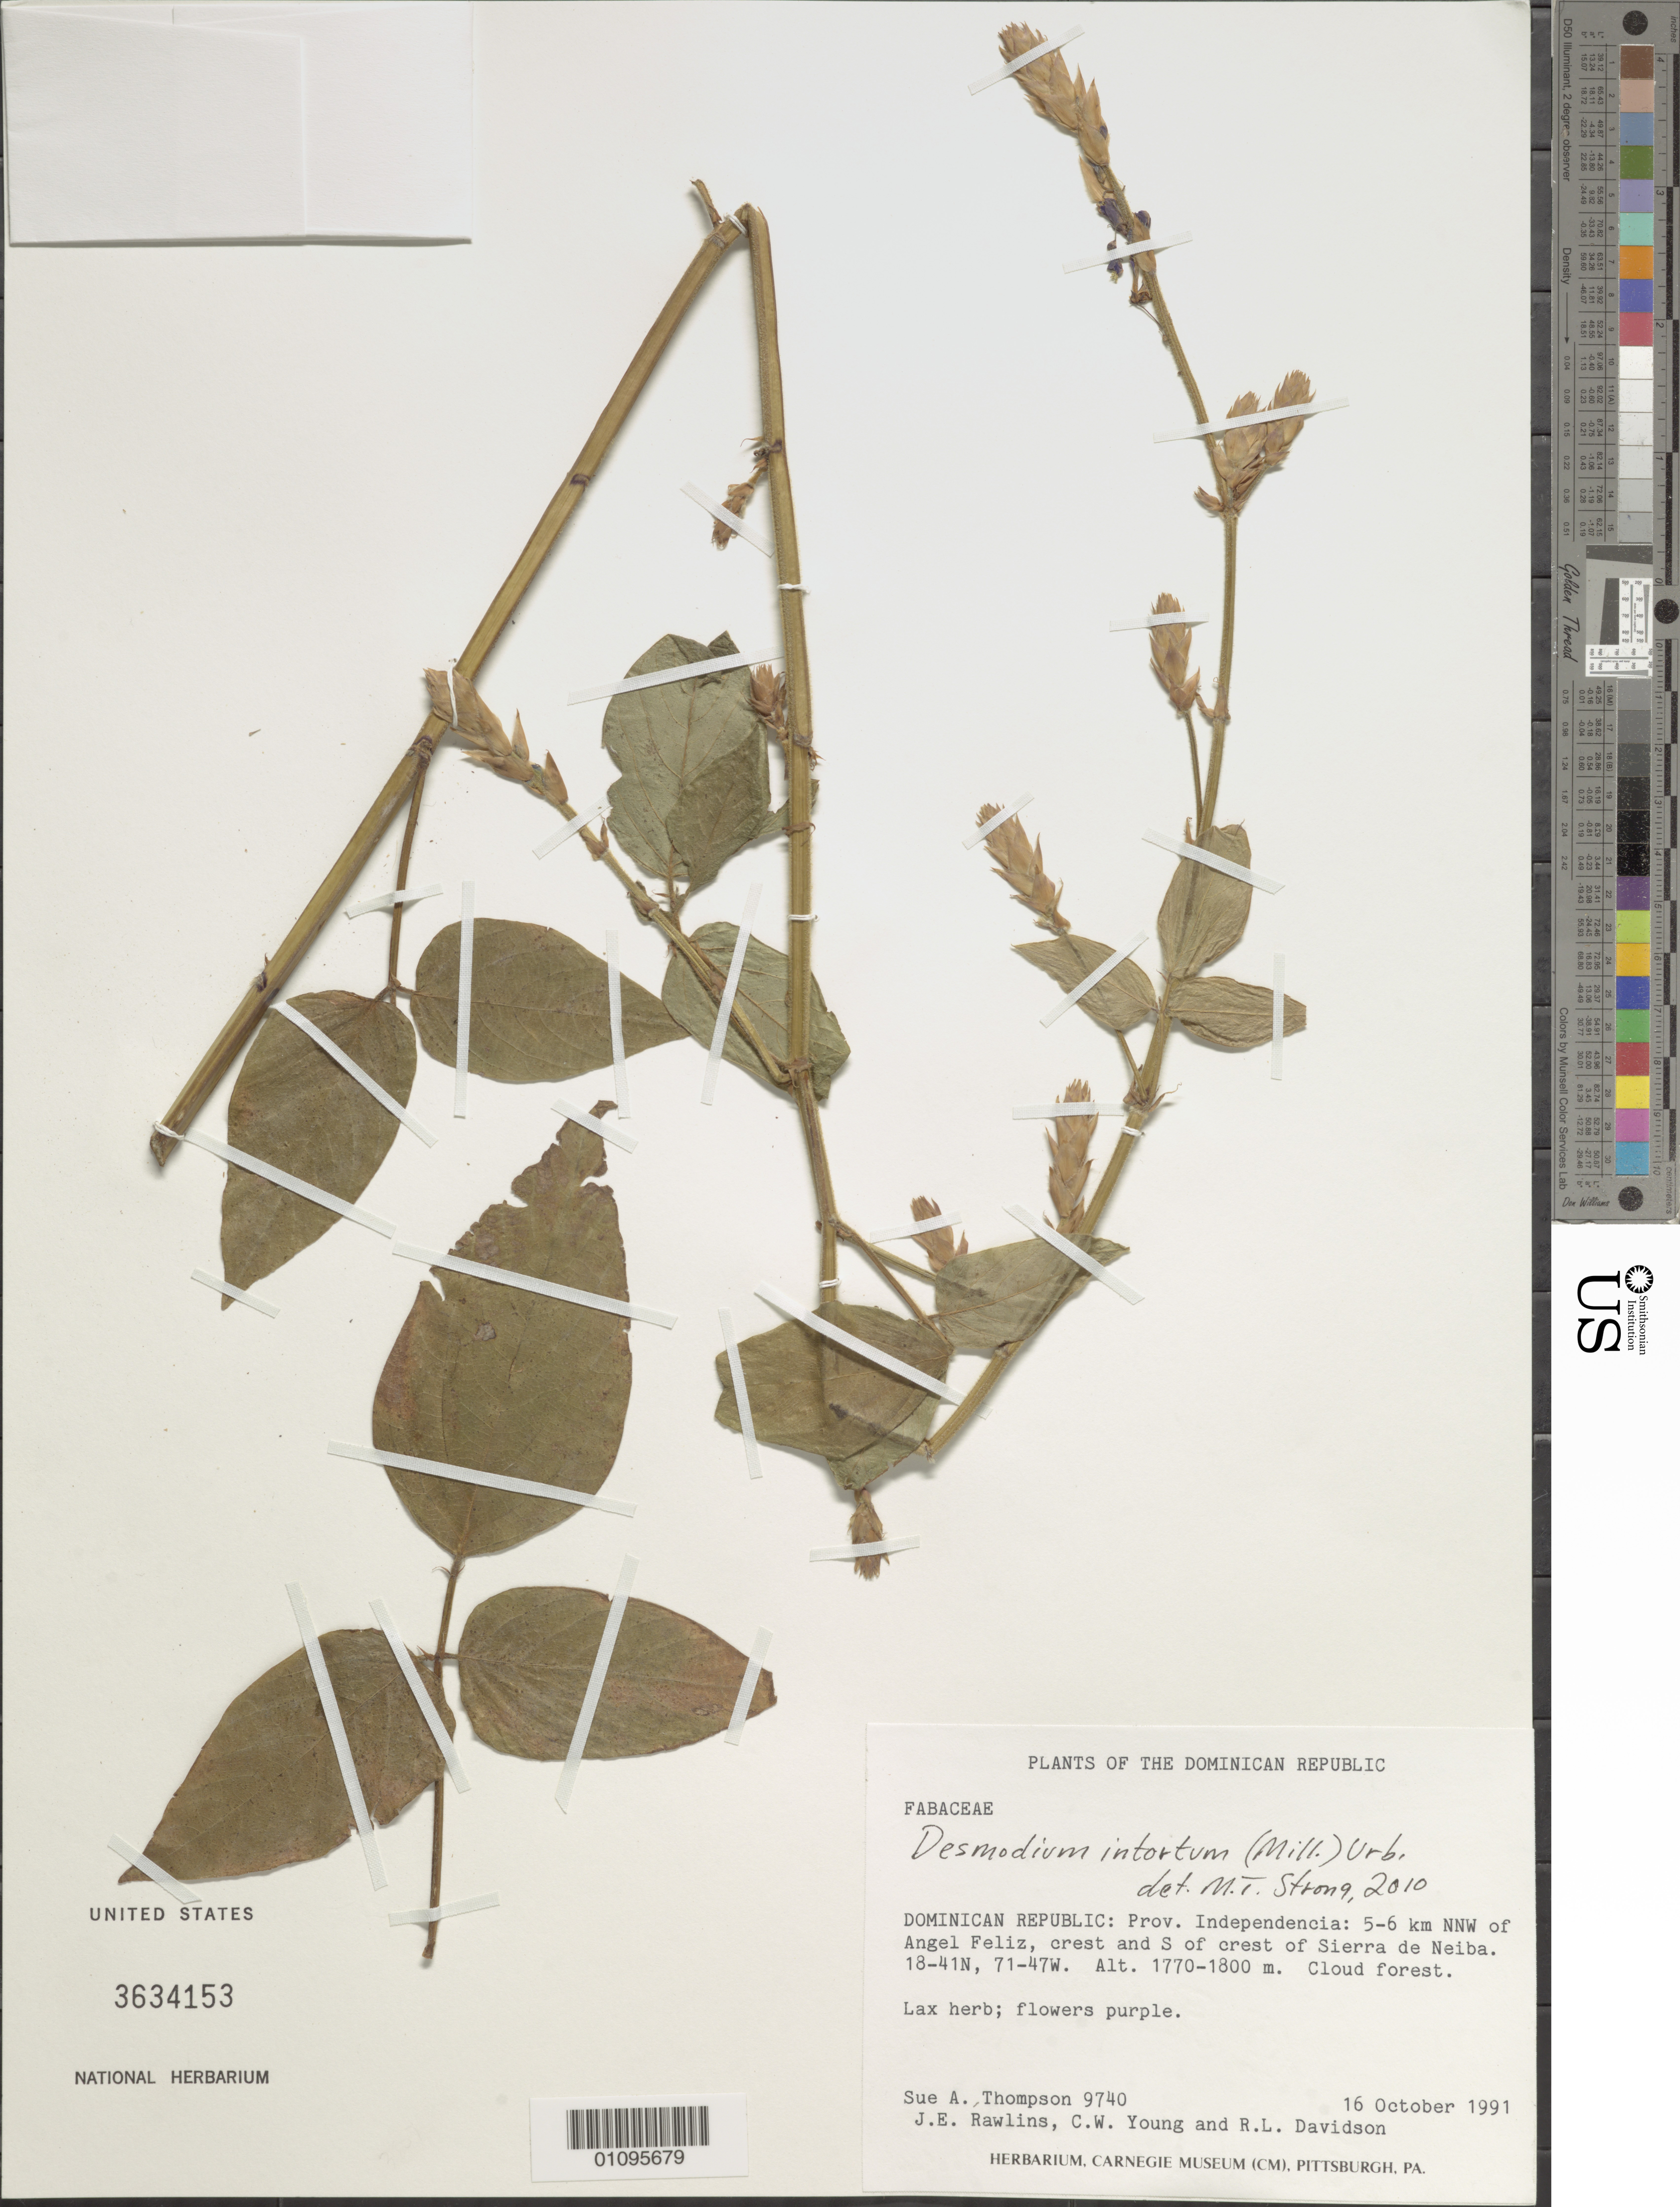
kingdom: Plantae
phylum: Tracheophyta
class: Magnoliopsida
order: Fabales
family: Fabaceae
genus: Desmodium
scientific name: Desmodium intortum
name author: (Mill.) Urb.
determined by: Strong, M. T., (US), Smithsonian Institution - National Museum of Natural History (UNITED STATES)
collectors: S. A. Thompson, J. Rawlins, C. Young & R. Davidson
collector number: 9740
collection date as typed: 16 Oct 1991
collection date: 1991-10-16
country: Dominican Republic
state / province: Independencia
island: Hispaniola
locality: Angel Feliz, 5-6 km NNW; crest and S of crest of Sierra de Neiba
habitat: Cloud forest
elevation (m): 1770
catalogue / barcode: US 3634153